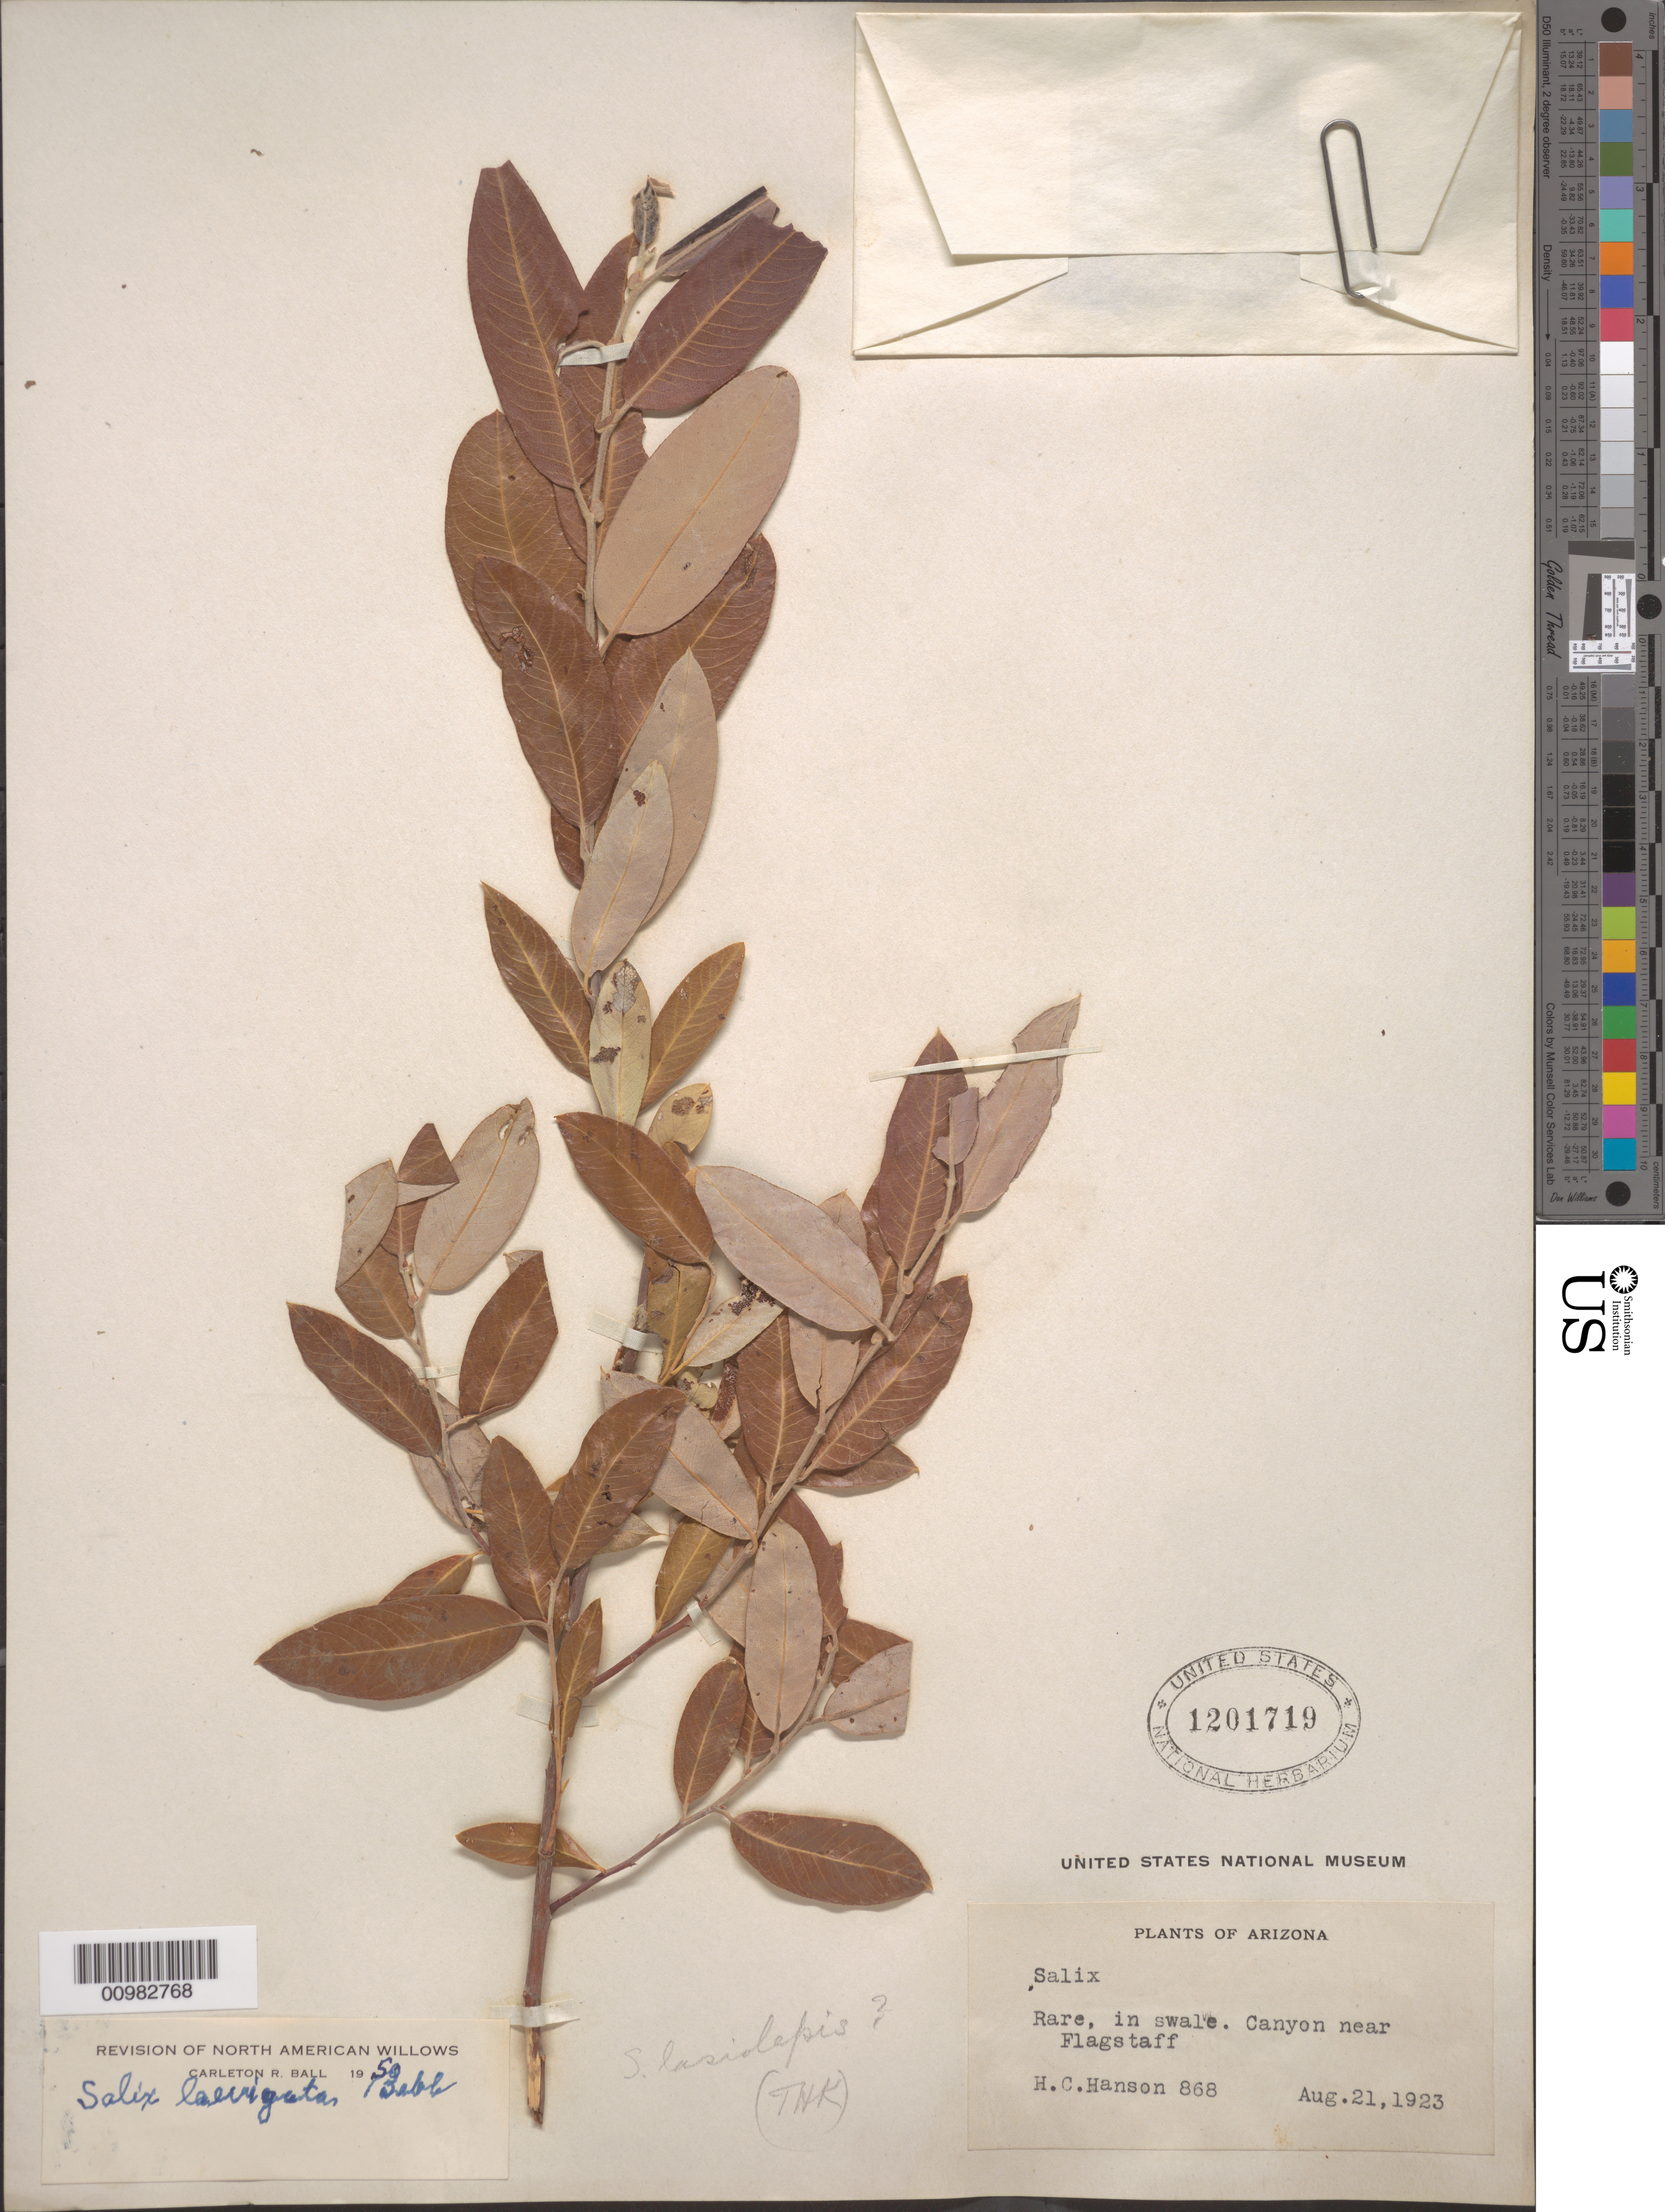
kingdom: Plantae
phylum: Tracheophyta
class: Magnoliopsida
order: Malpighiales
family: Salicaceae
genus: Salix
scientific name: Salix laevigata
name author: Bebb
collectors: H. Hanson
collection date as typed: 21 Aug 1923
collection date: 1923-08-21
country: United States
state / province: Arizona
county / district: Coconino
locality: Rare in wale, Canyon near Flagstaff.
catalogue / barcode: US 1201719